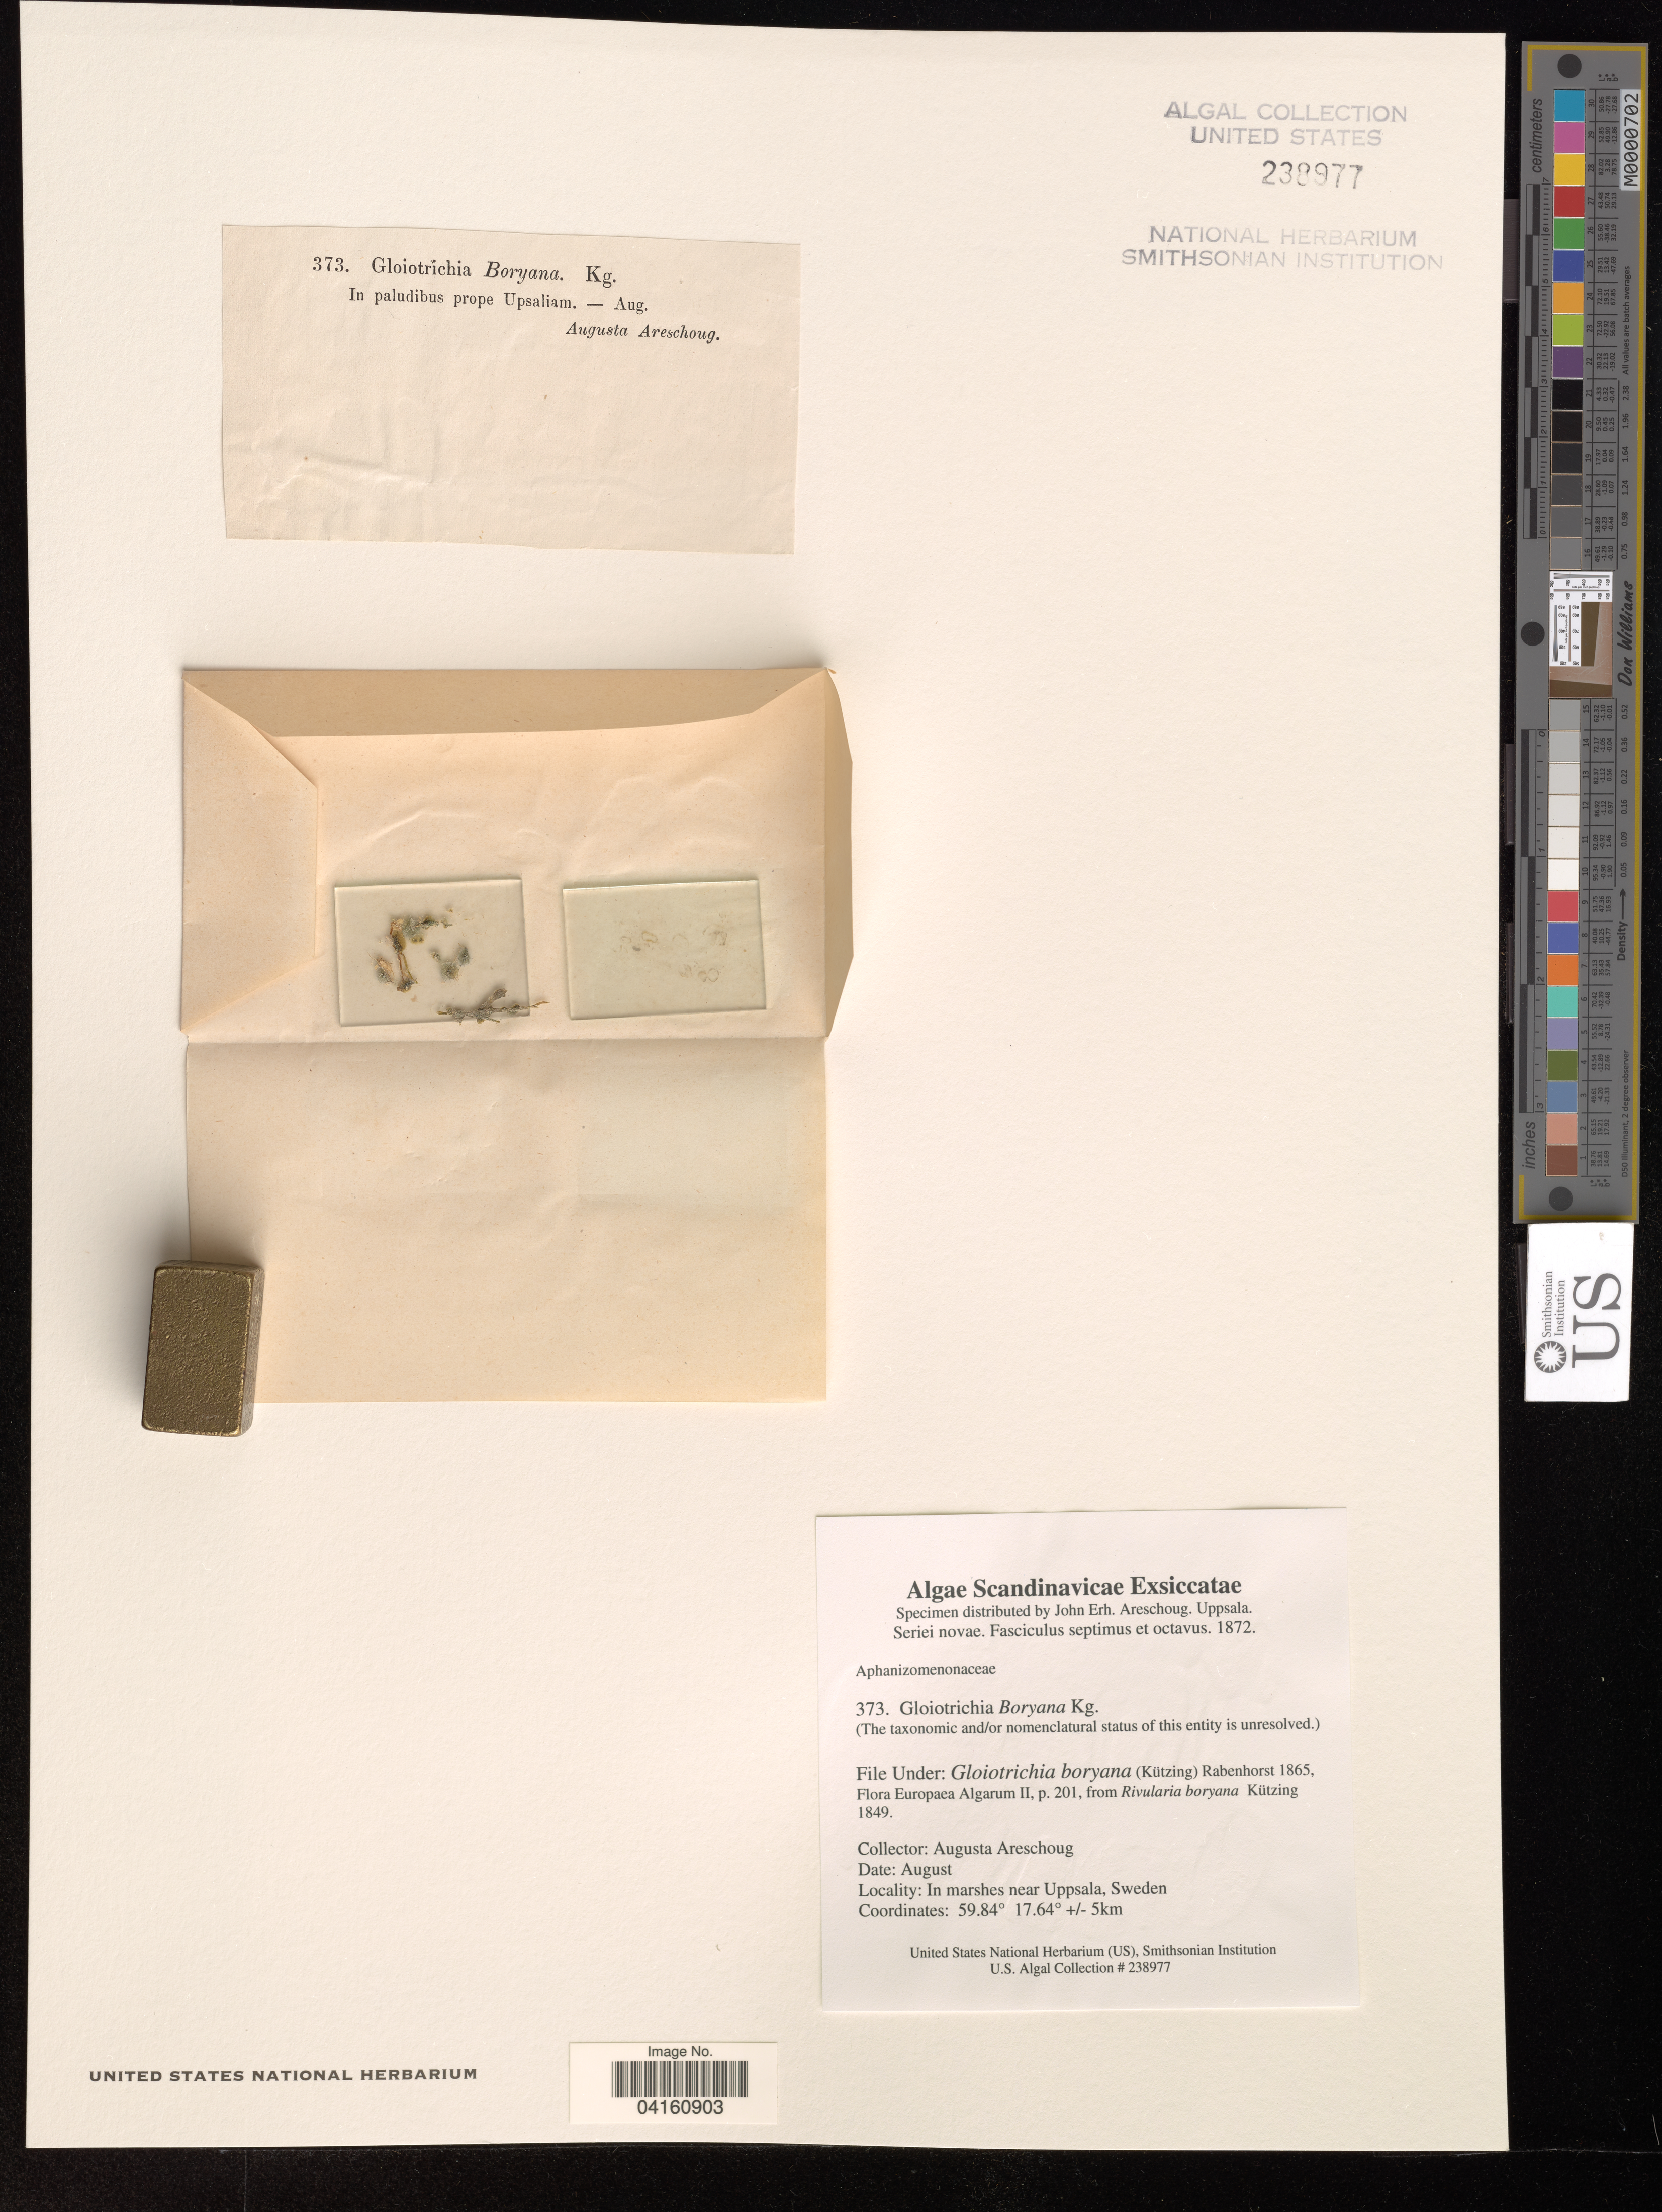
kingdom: Bacteria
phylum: Cyanobacteria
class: Cyanobacteriia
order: Cyanobacteriales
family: Aphanizomenonaceae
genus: Gloeotrichia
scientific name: Gloeotrichia boryana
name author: (Kützing) Rabenhorst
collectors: A. Areschoug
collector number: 373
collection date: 1872-08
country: Sweden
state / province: Uppsala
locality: In marshes near Uppsala, Sweden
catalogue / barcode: US 238977